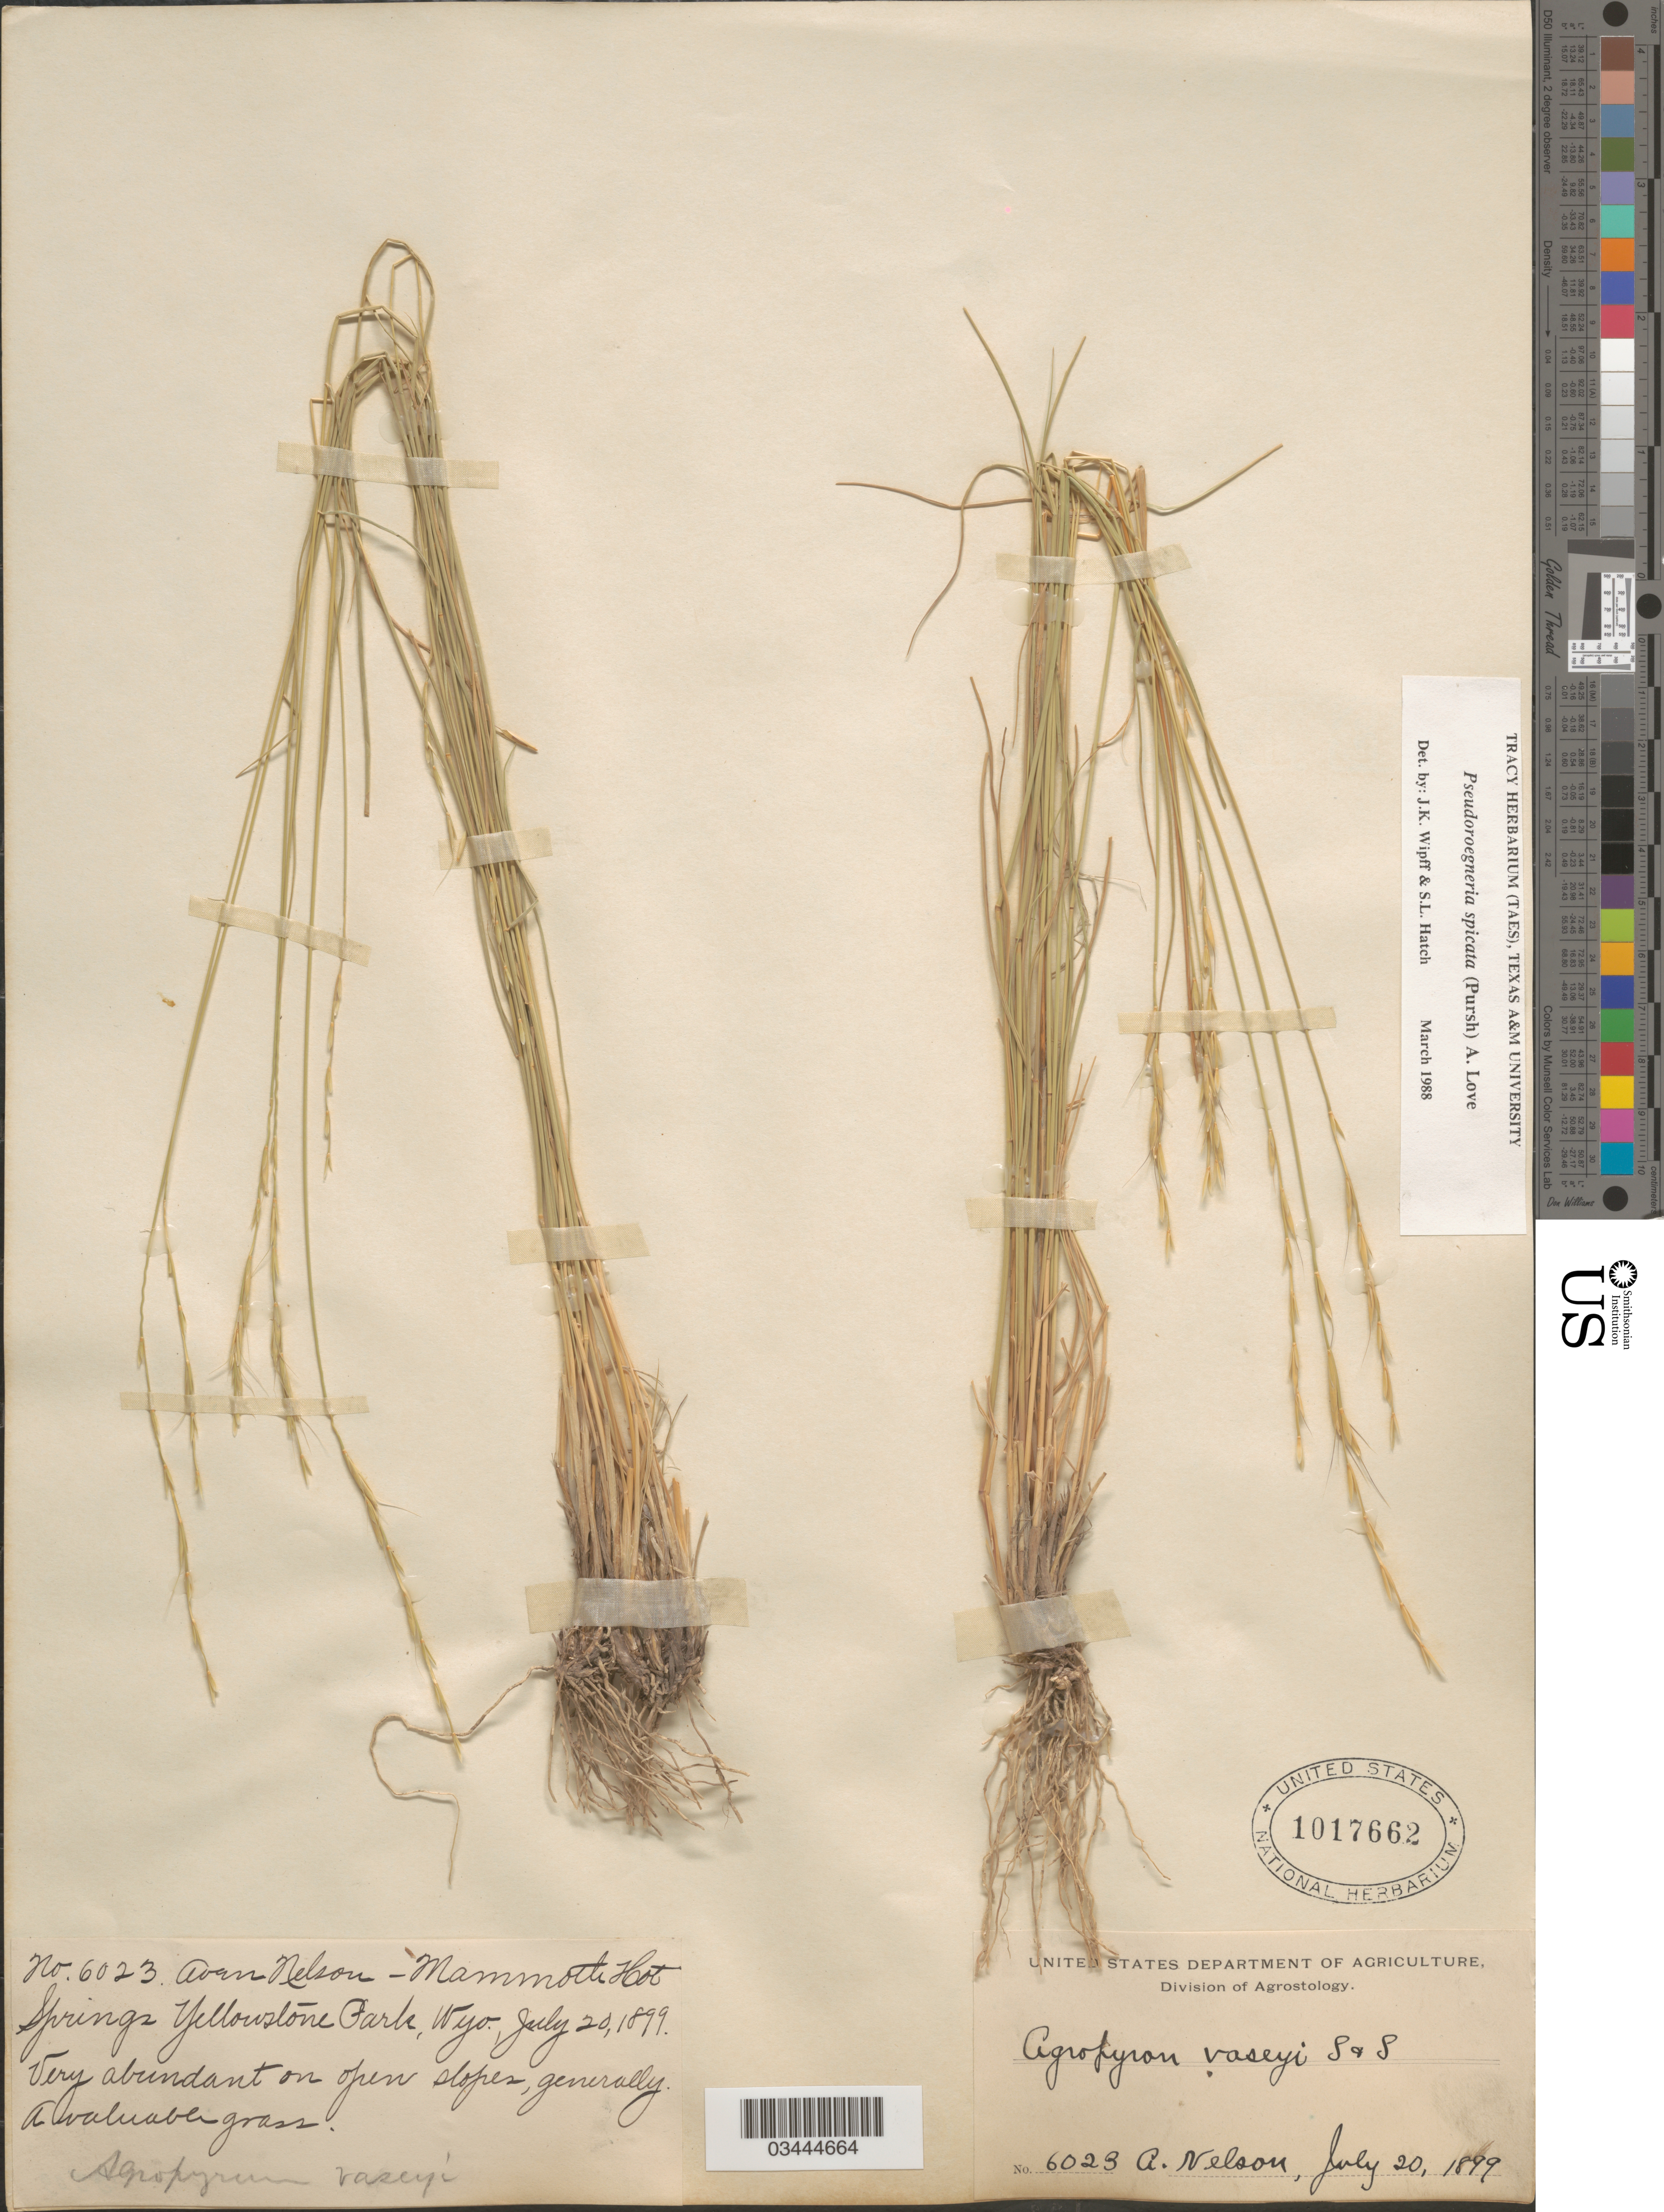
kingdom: Plantae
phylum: Tracheophyta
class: Liliopsida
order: Poales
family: Poaceae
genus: Pseudoroegneria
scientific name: Pseudoroegneria spicata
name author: (Pursh) Á. Löve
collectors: A. Nelson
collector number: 6023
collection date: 1899-07-20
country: United States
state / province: Wyoming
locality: Mammoth Hot Springs. Yellowstone Park.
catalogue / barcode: US 1017662